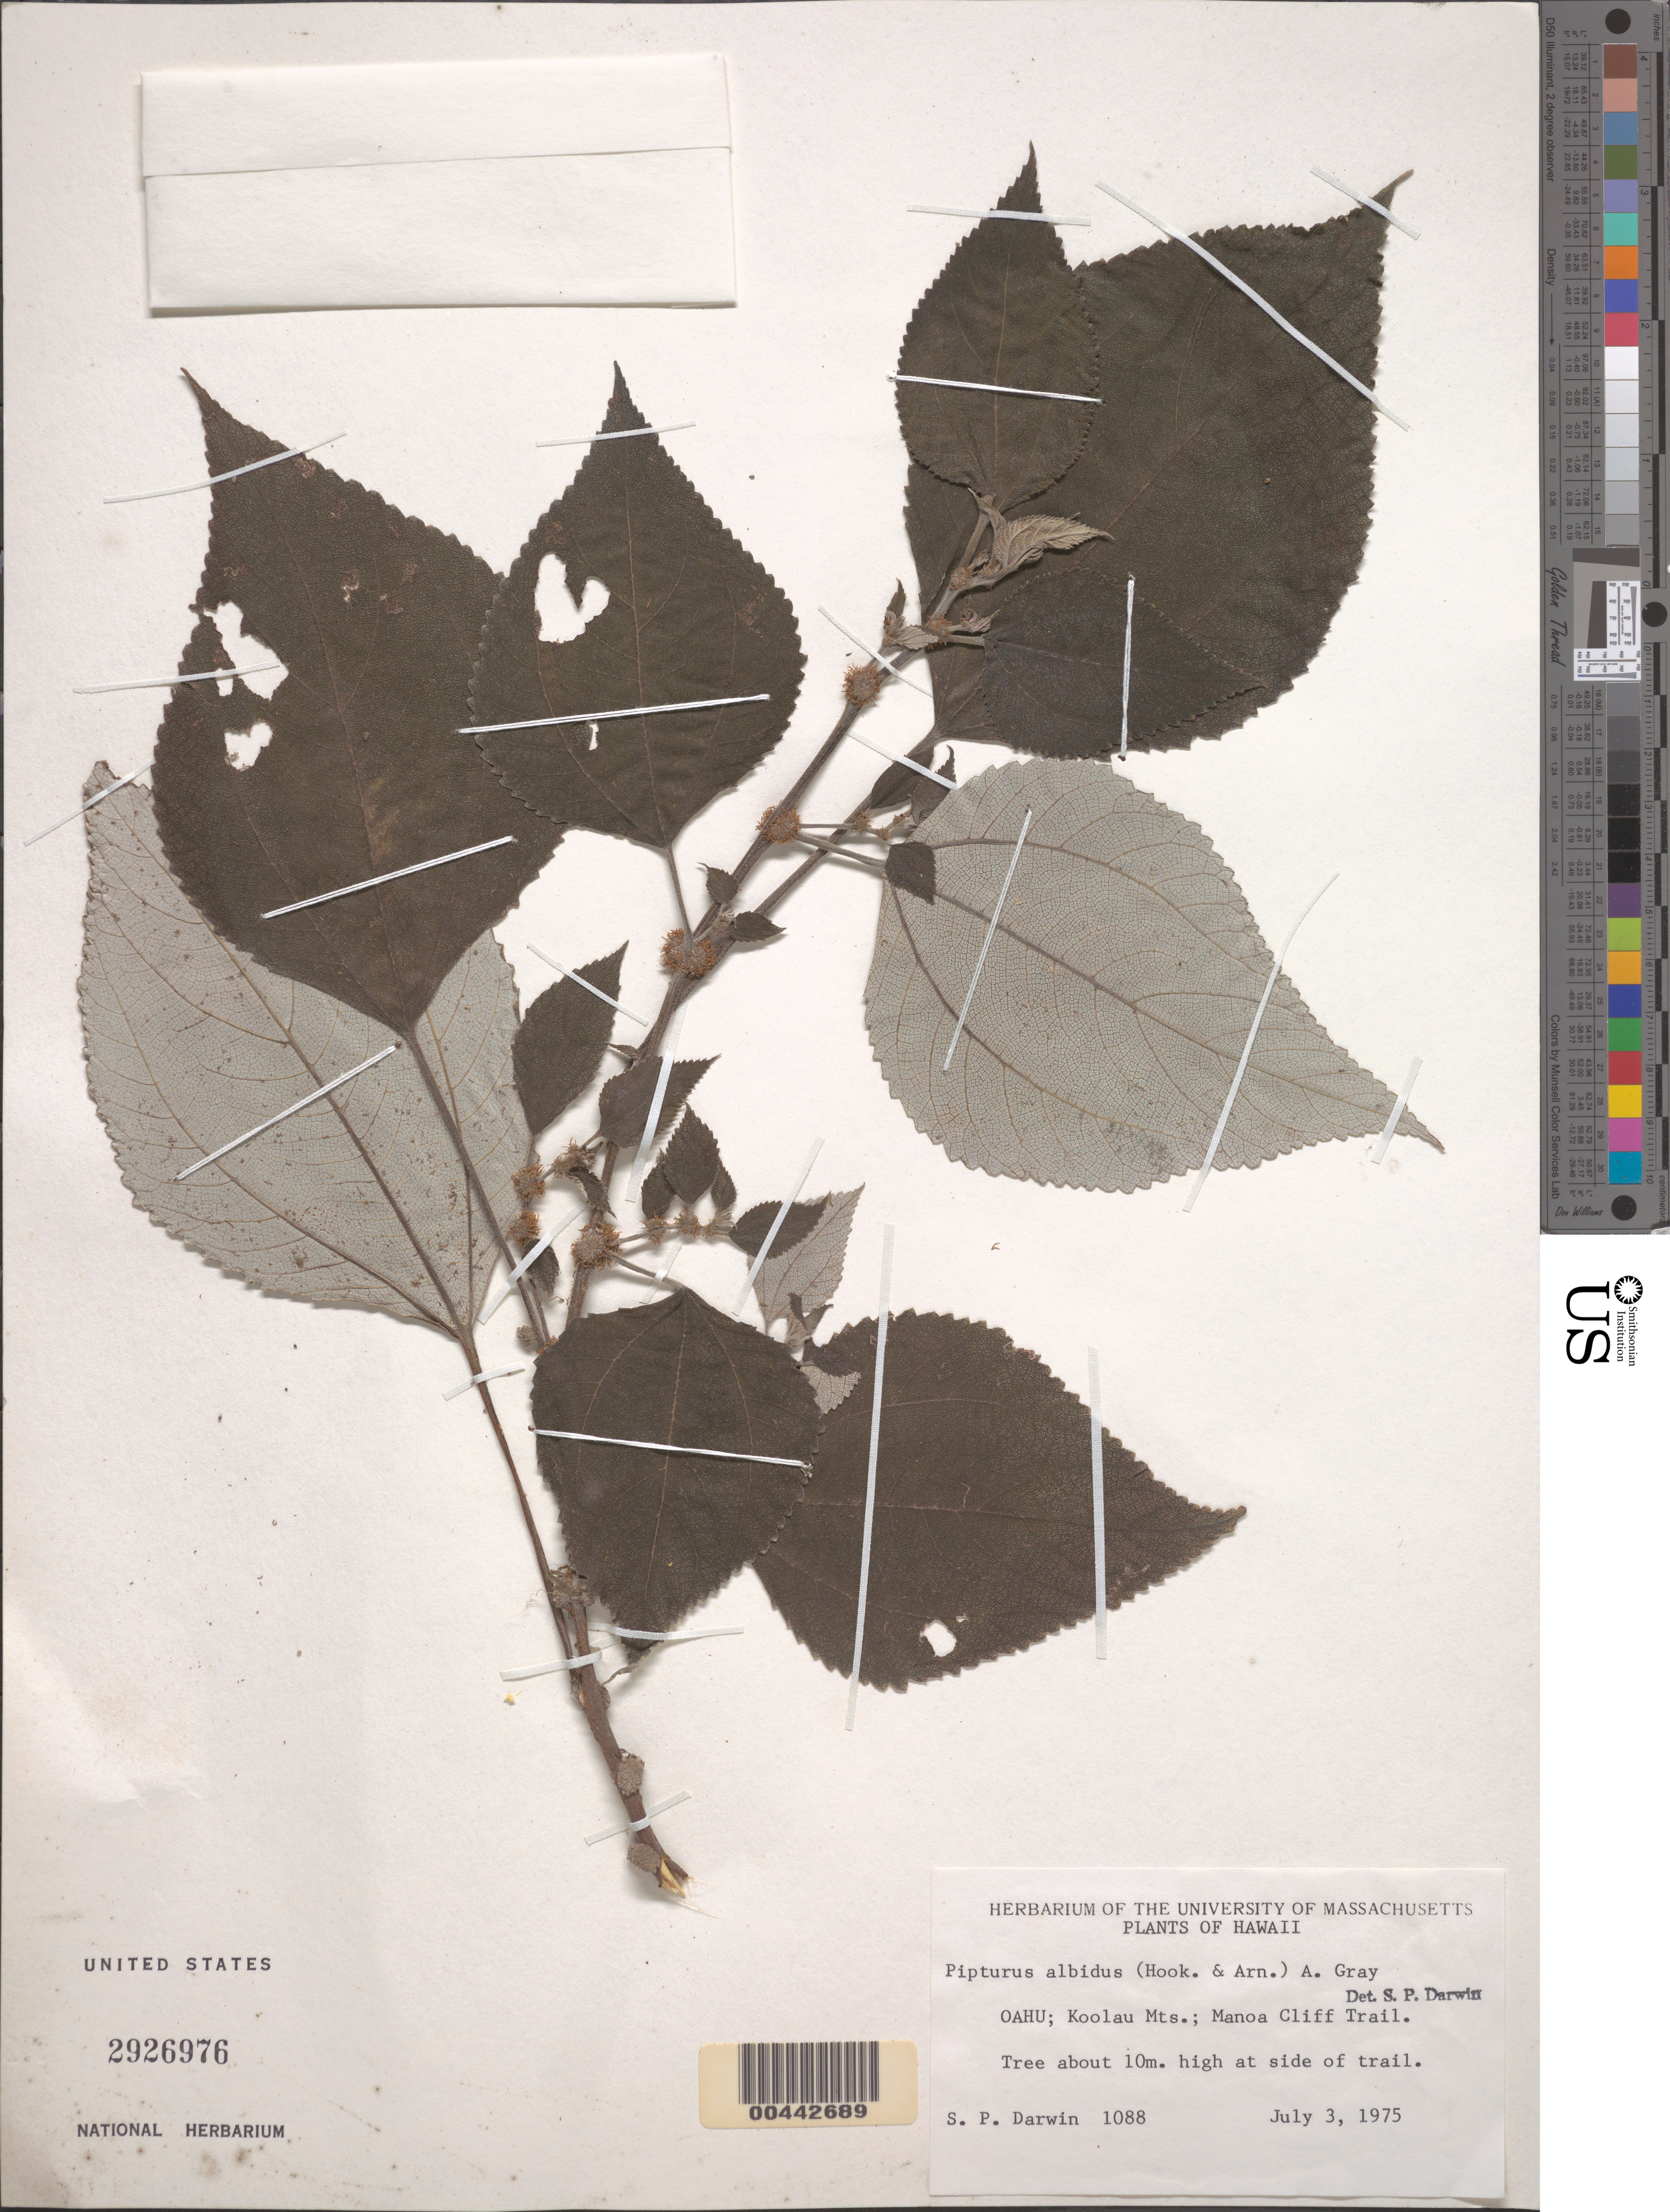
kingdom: Plantae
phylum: Tracheophyta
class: Magnoliopsida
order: Rosales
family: Urticaceae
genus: Pipturus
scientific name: Pipturus albidus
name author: (Hook. & Arn.) A. Gray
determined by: Darwin, S. P.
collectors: S. P. Darwin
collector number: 1088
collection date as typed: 3 Jul 1975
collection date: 1975-07-03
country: United States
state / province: Hawaii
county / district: Honolulu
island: Oahu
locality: Koolau Mts; Manoa Cliff Trail.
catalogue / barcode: US 2926976